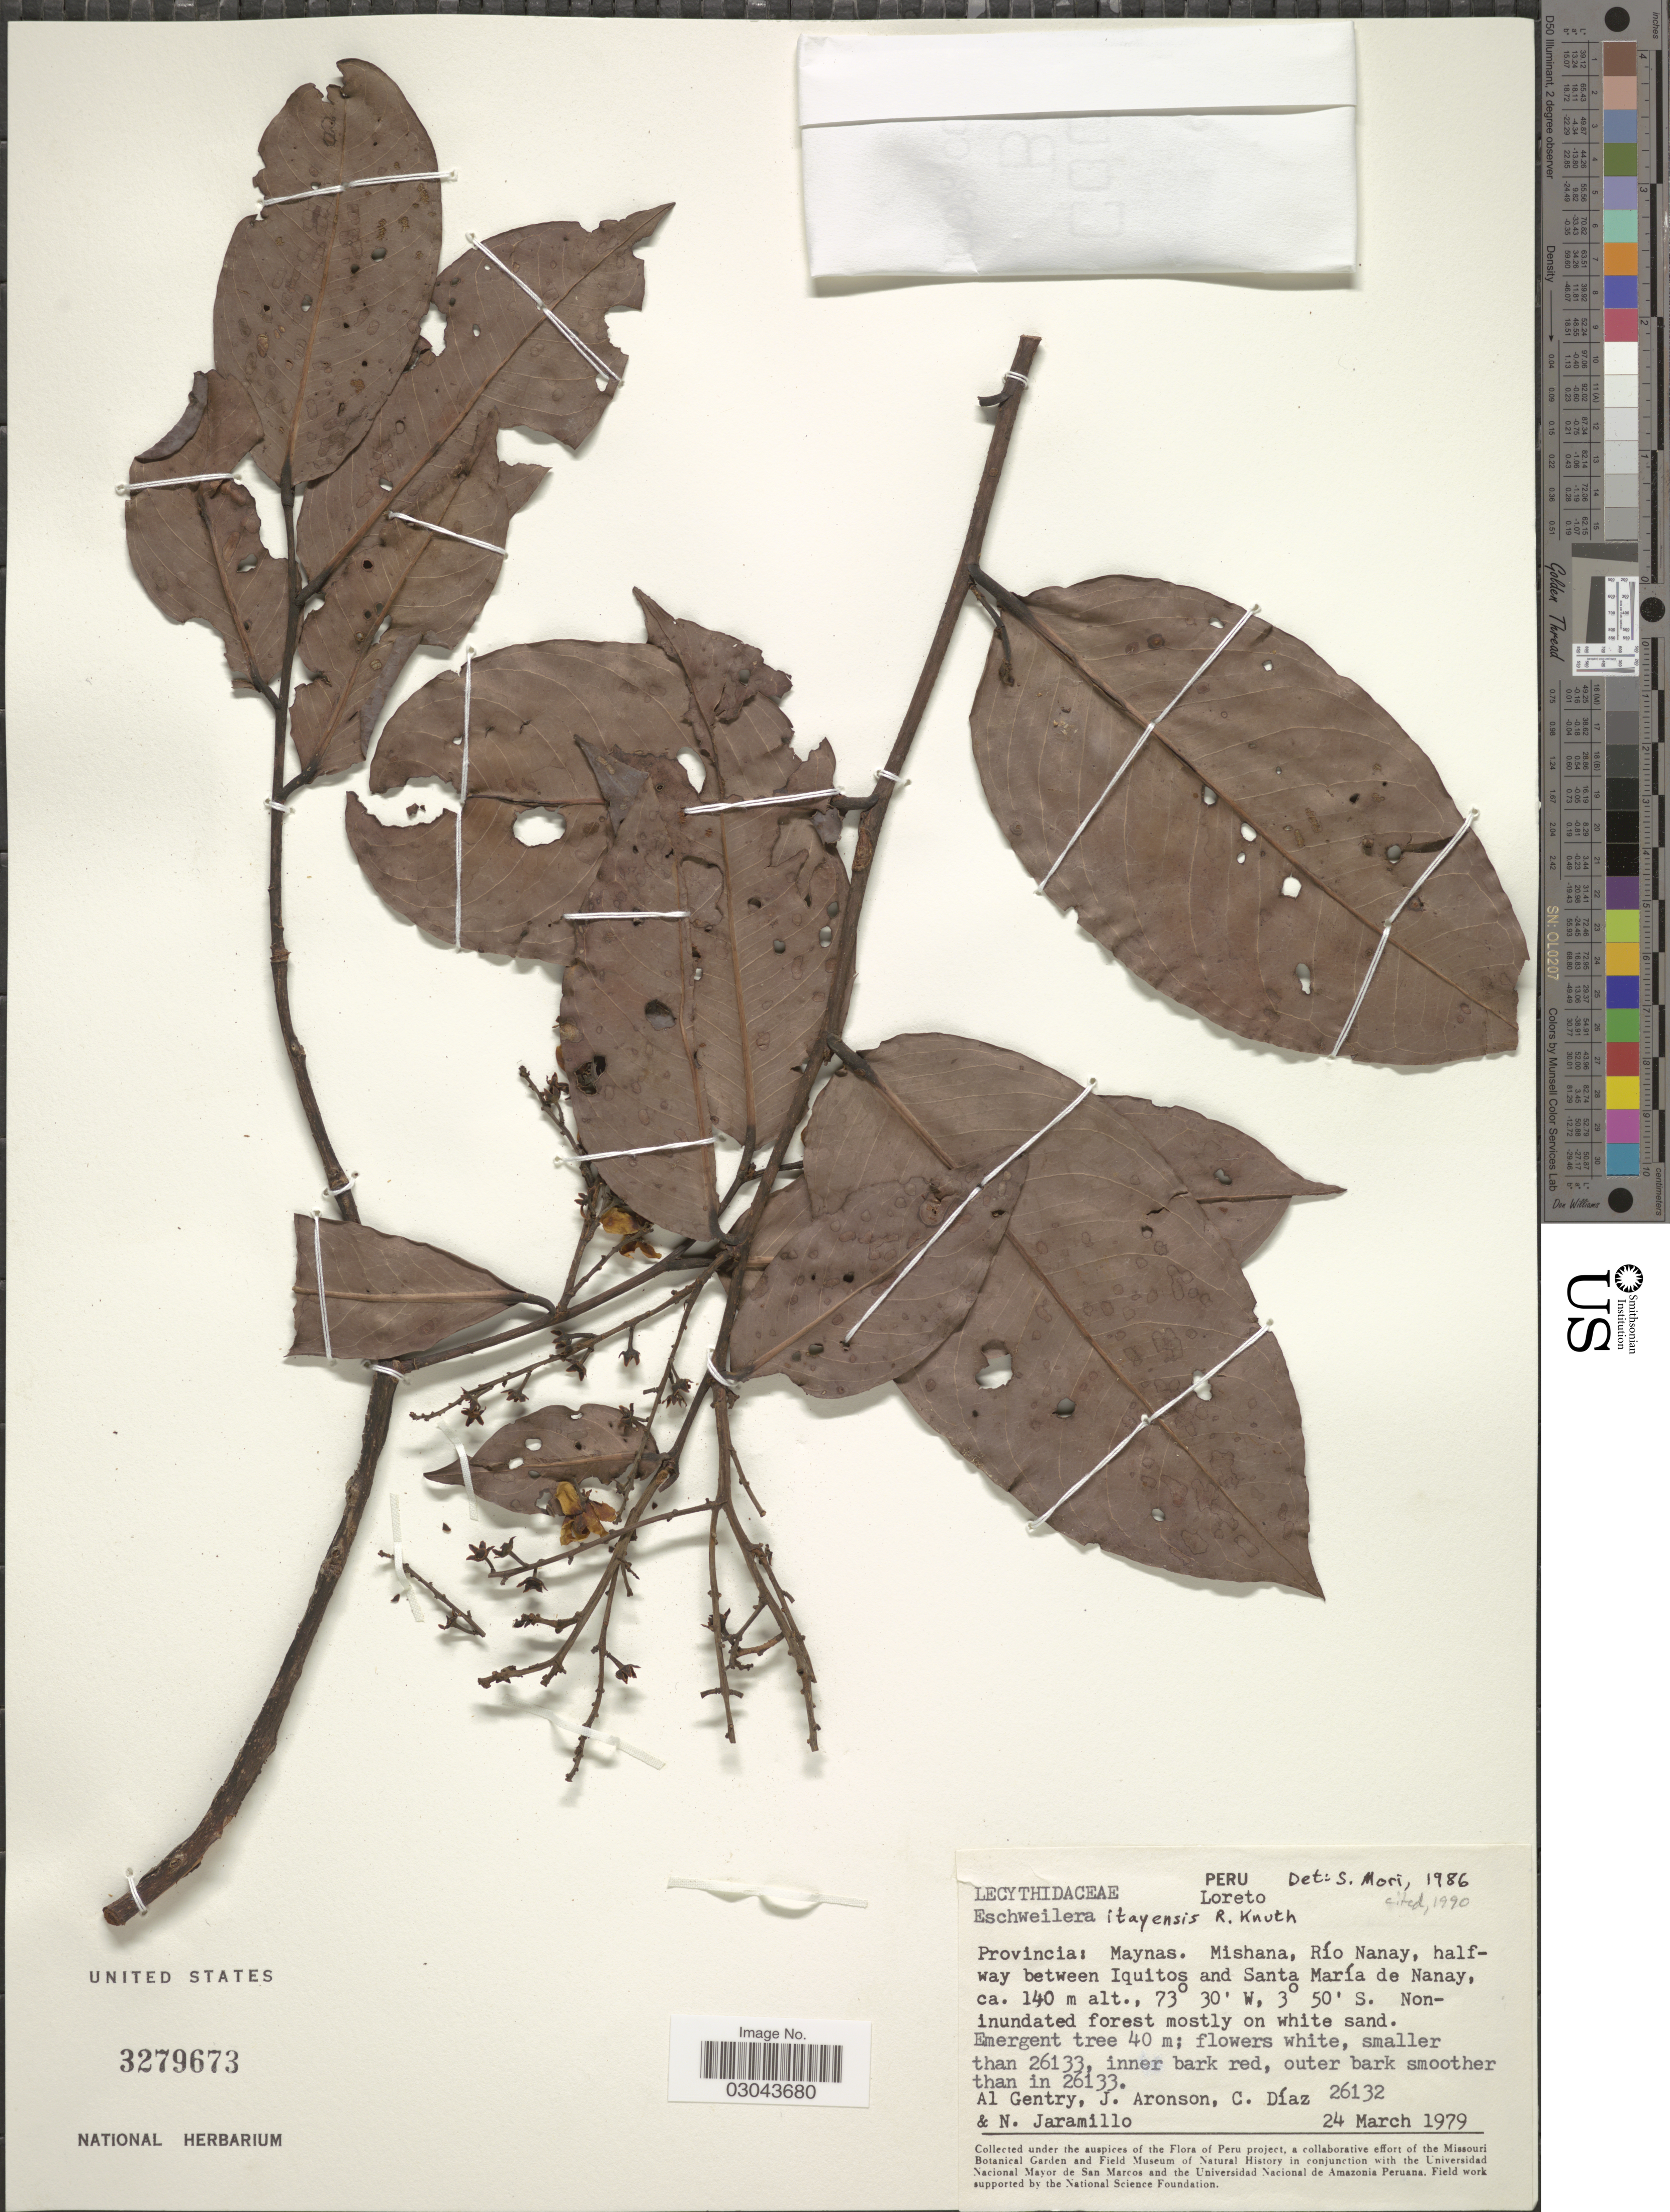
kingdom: Plantae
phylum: Tracheophyta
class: Magnoliopsida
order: Ericales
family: Lecythidaceae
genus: Eschweilera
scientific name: Eschweilera itayensis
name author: R. Knuth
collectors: A. H. Gentry, J. Aronson, C. Díaz & N. Jaramillo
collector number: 26132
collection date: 1979-03-24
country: Peru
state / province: Loreto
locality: Provincia: Maynas. Mishana, Río Nanay, halfway between Iquitos and Santa María de Nanay.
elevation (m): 140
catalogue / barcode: US 3279673